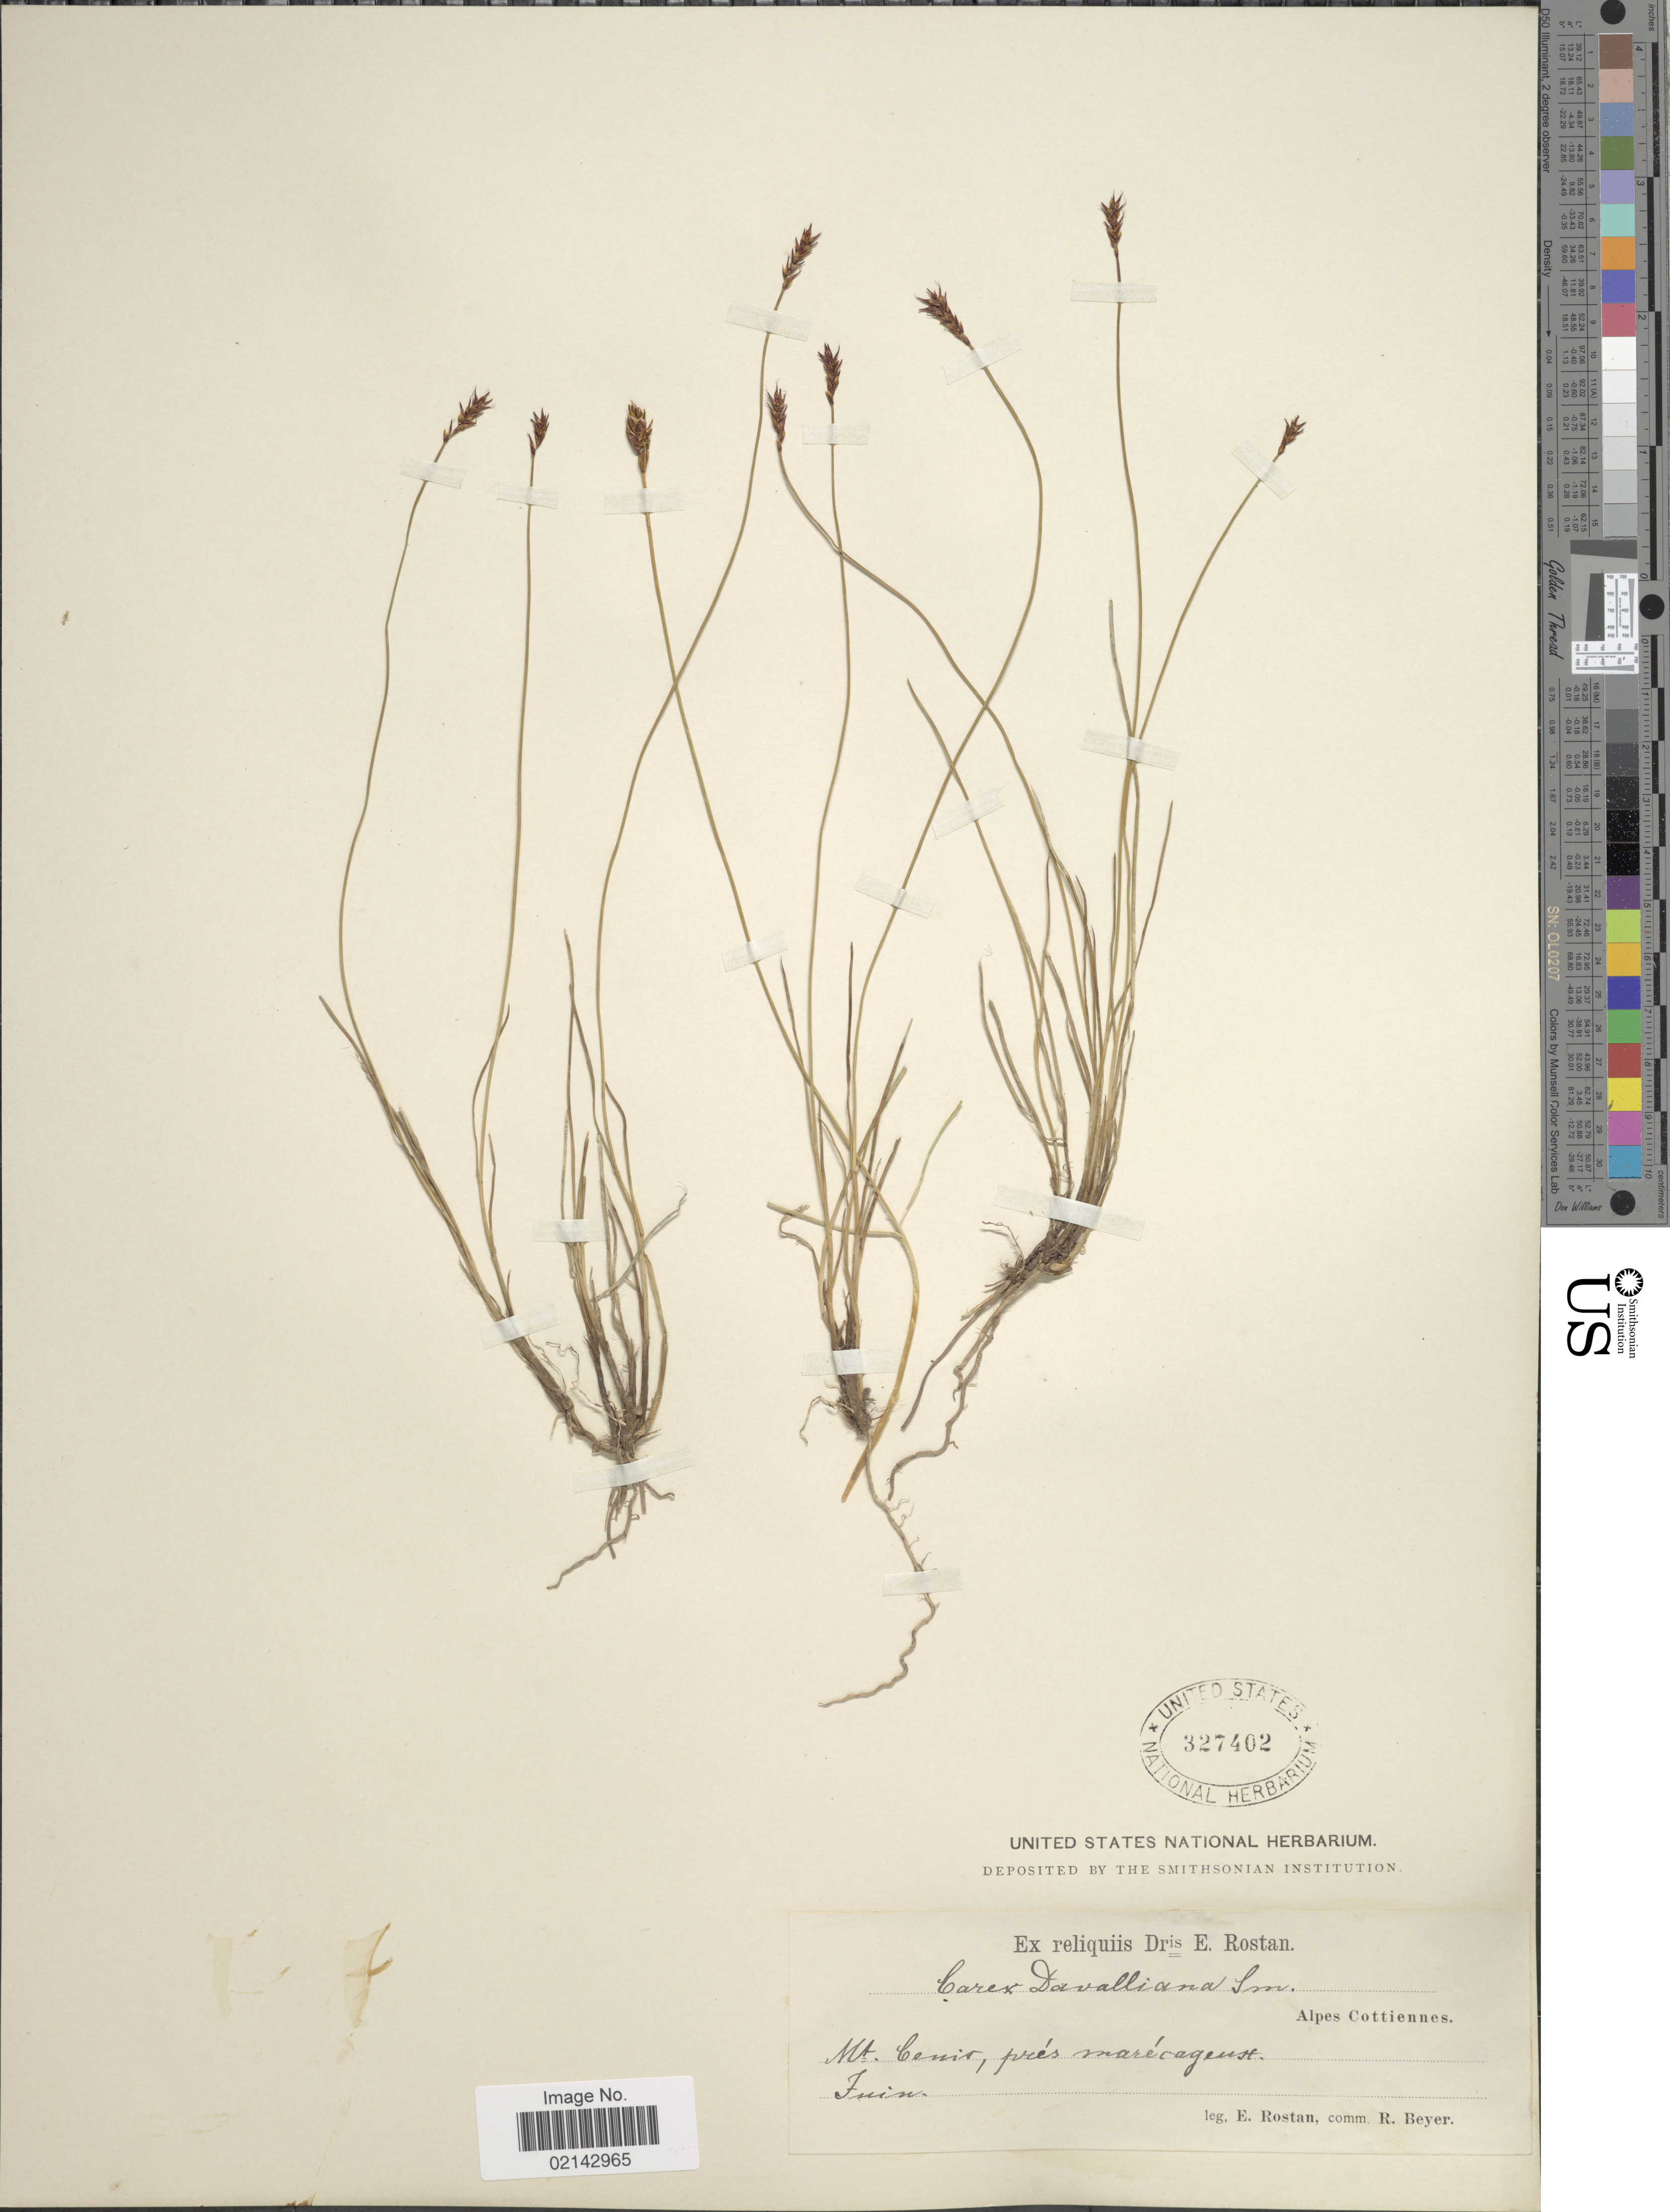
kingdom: Plantae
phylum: Tracheophyta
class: Liliopsida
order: Poales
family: Cyperaceae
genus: Carex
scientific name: Carex davalliana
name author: Sm.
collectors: E. Rostan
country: France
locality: Mt. Cenis, pres marecageus, Fuin [interpreted], Alpes Cottiennes.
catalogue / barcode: US 327402